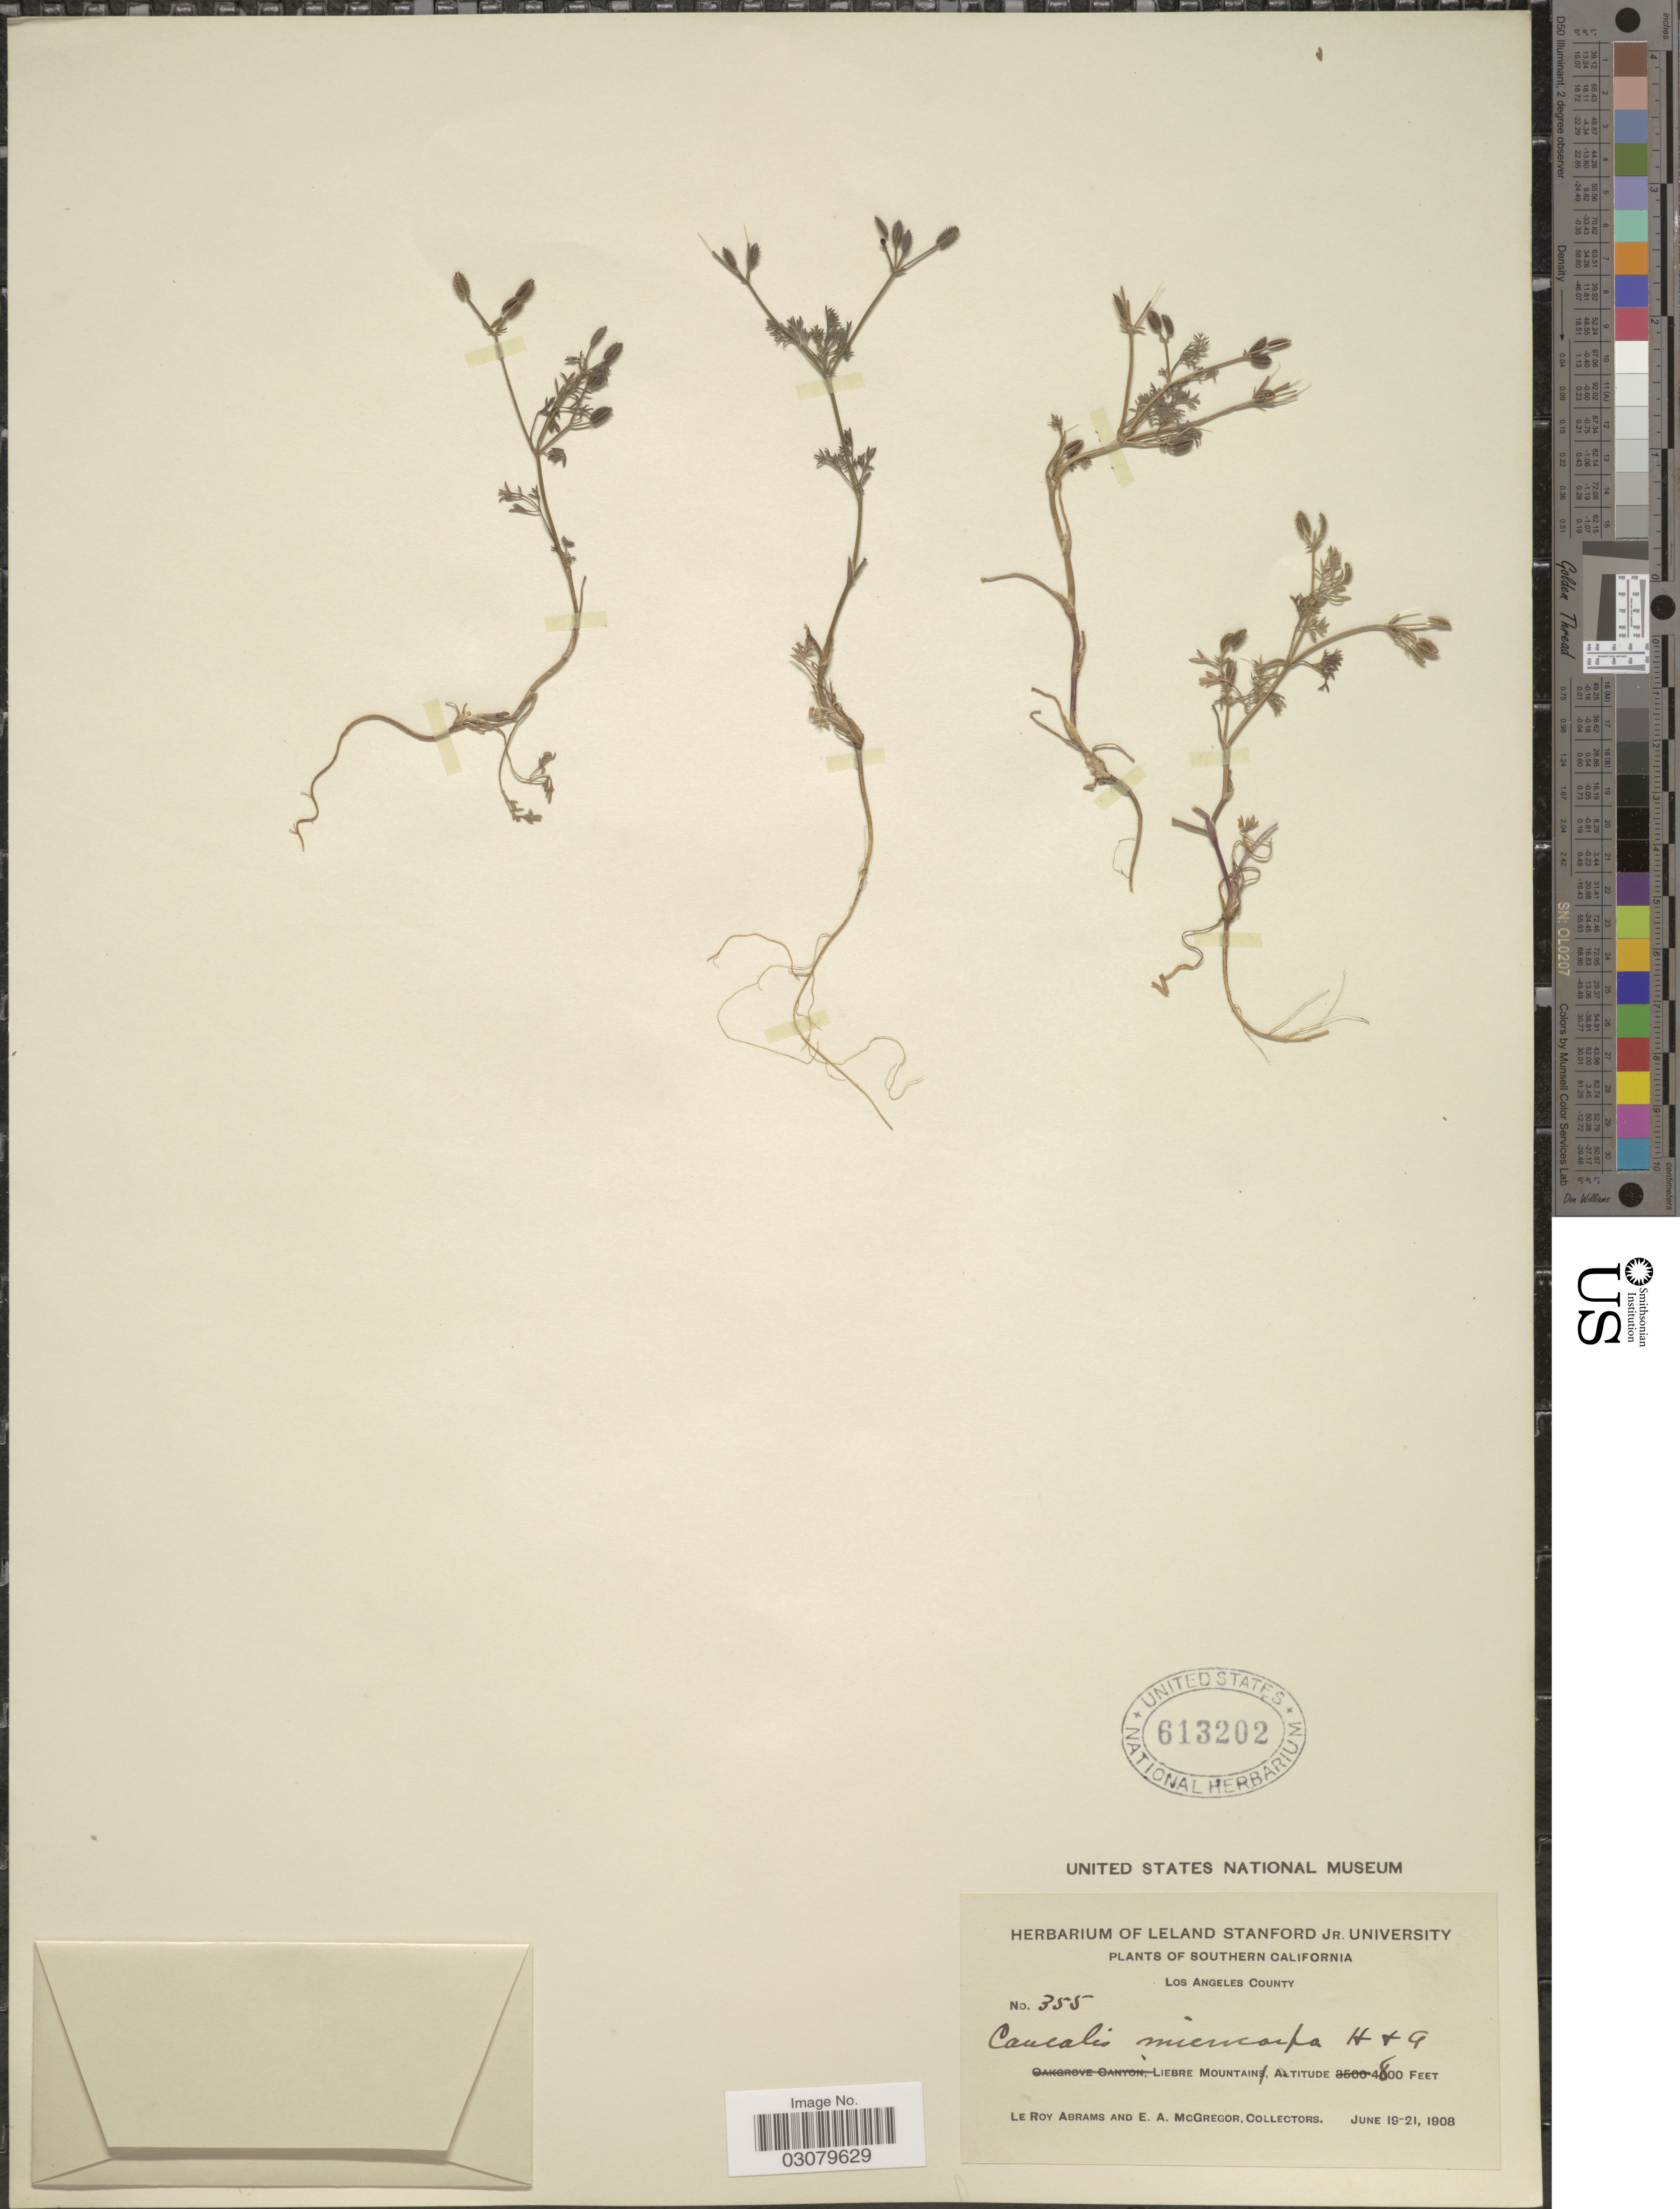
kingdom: Plantae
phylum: Tracheophyta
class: Magnoliopsida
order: Apiales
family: Apiaceae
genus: Caucalis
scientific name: Caucalis microcarpa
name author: Hook. & Arn.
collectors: L. Abrams & E. A. McGregor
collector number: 355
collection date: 1908-06-19/1908-06-21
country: United States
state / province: California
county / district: Los Angeles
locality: Southern California. Los Angeles County. Liebre Mountain.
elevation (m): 1463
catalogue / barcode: US 613202